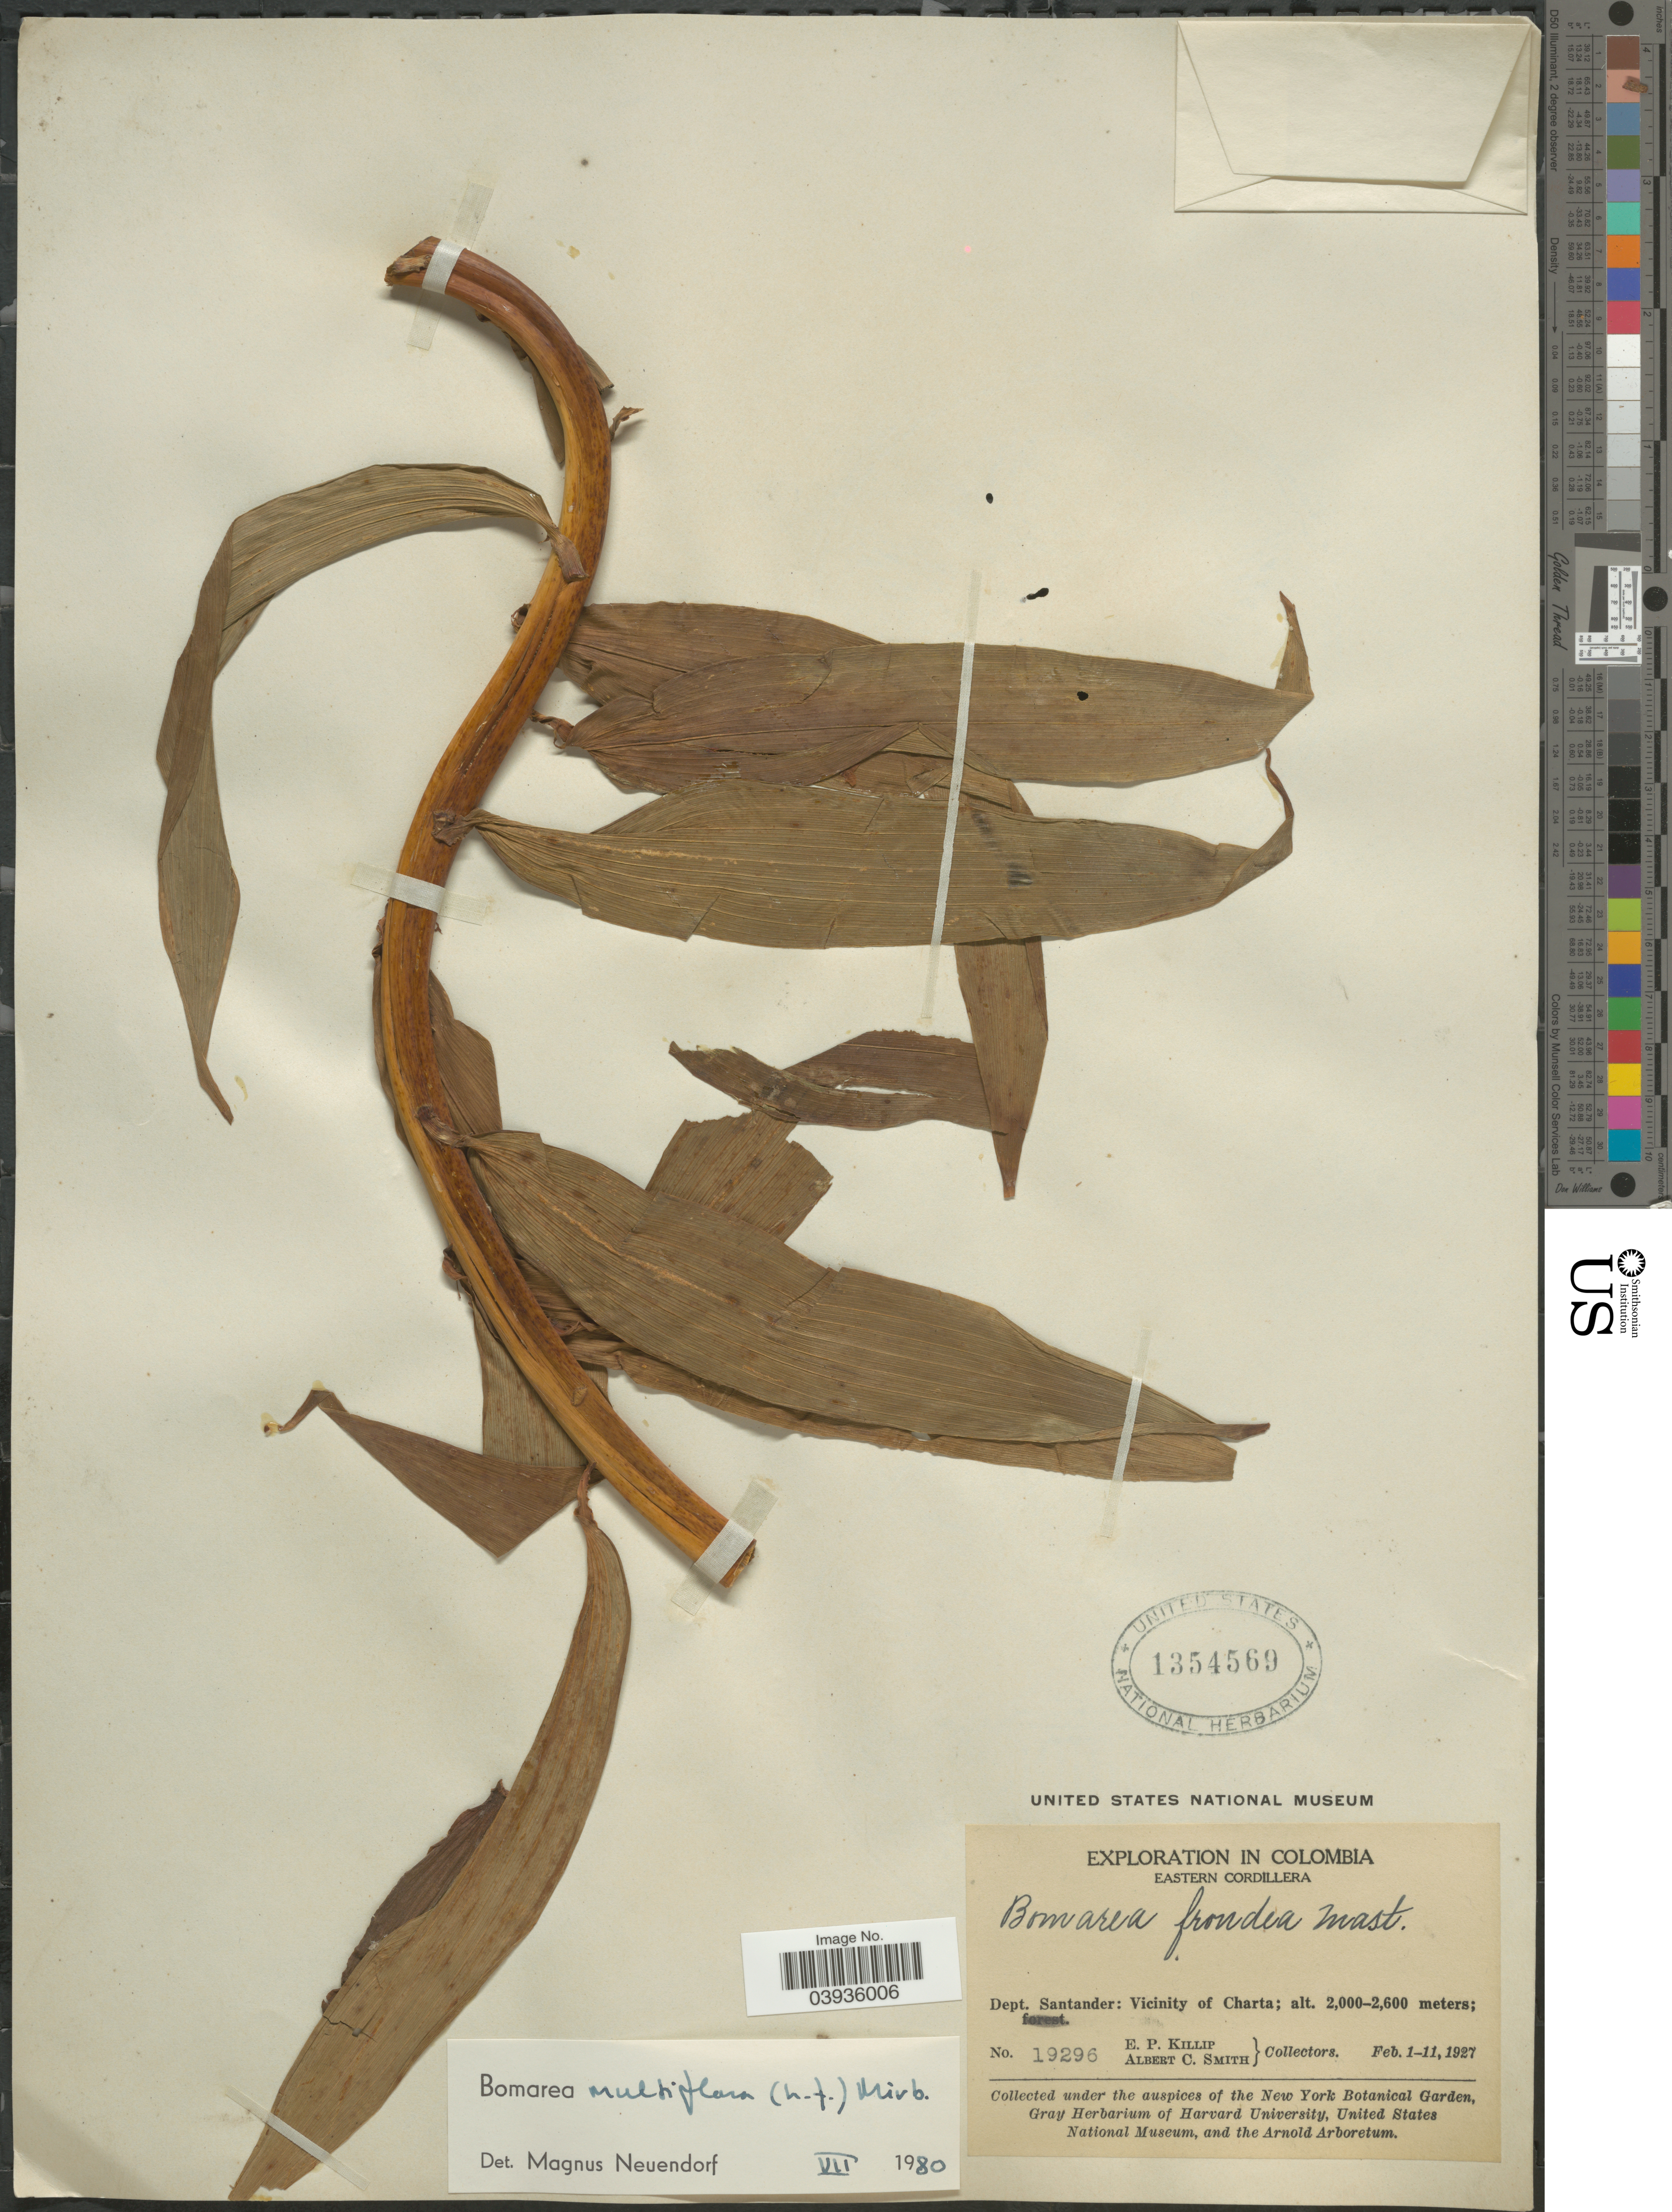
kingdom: Plantae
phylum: Tracheophyta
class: Liliopsida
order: Liliales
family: Alstroemeriaceae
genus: Bomarea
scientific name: Bomarea multiflora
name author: (L. f.) Mirb.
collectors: E. P. Killip & A. C. Smith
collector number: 19296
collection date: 1927-02-01/1927-02-11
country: Colombia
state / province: Santander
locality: Eastern Cordillera. Dept. Santander: Vicinity of Charta.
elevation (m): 2000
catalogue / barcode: US 1354569